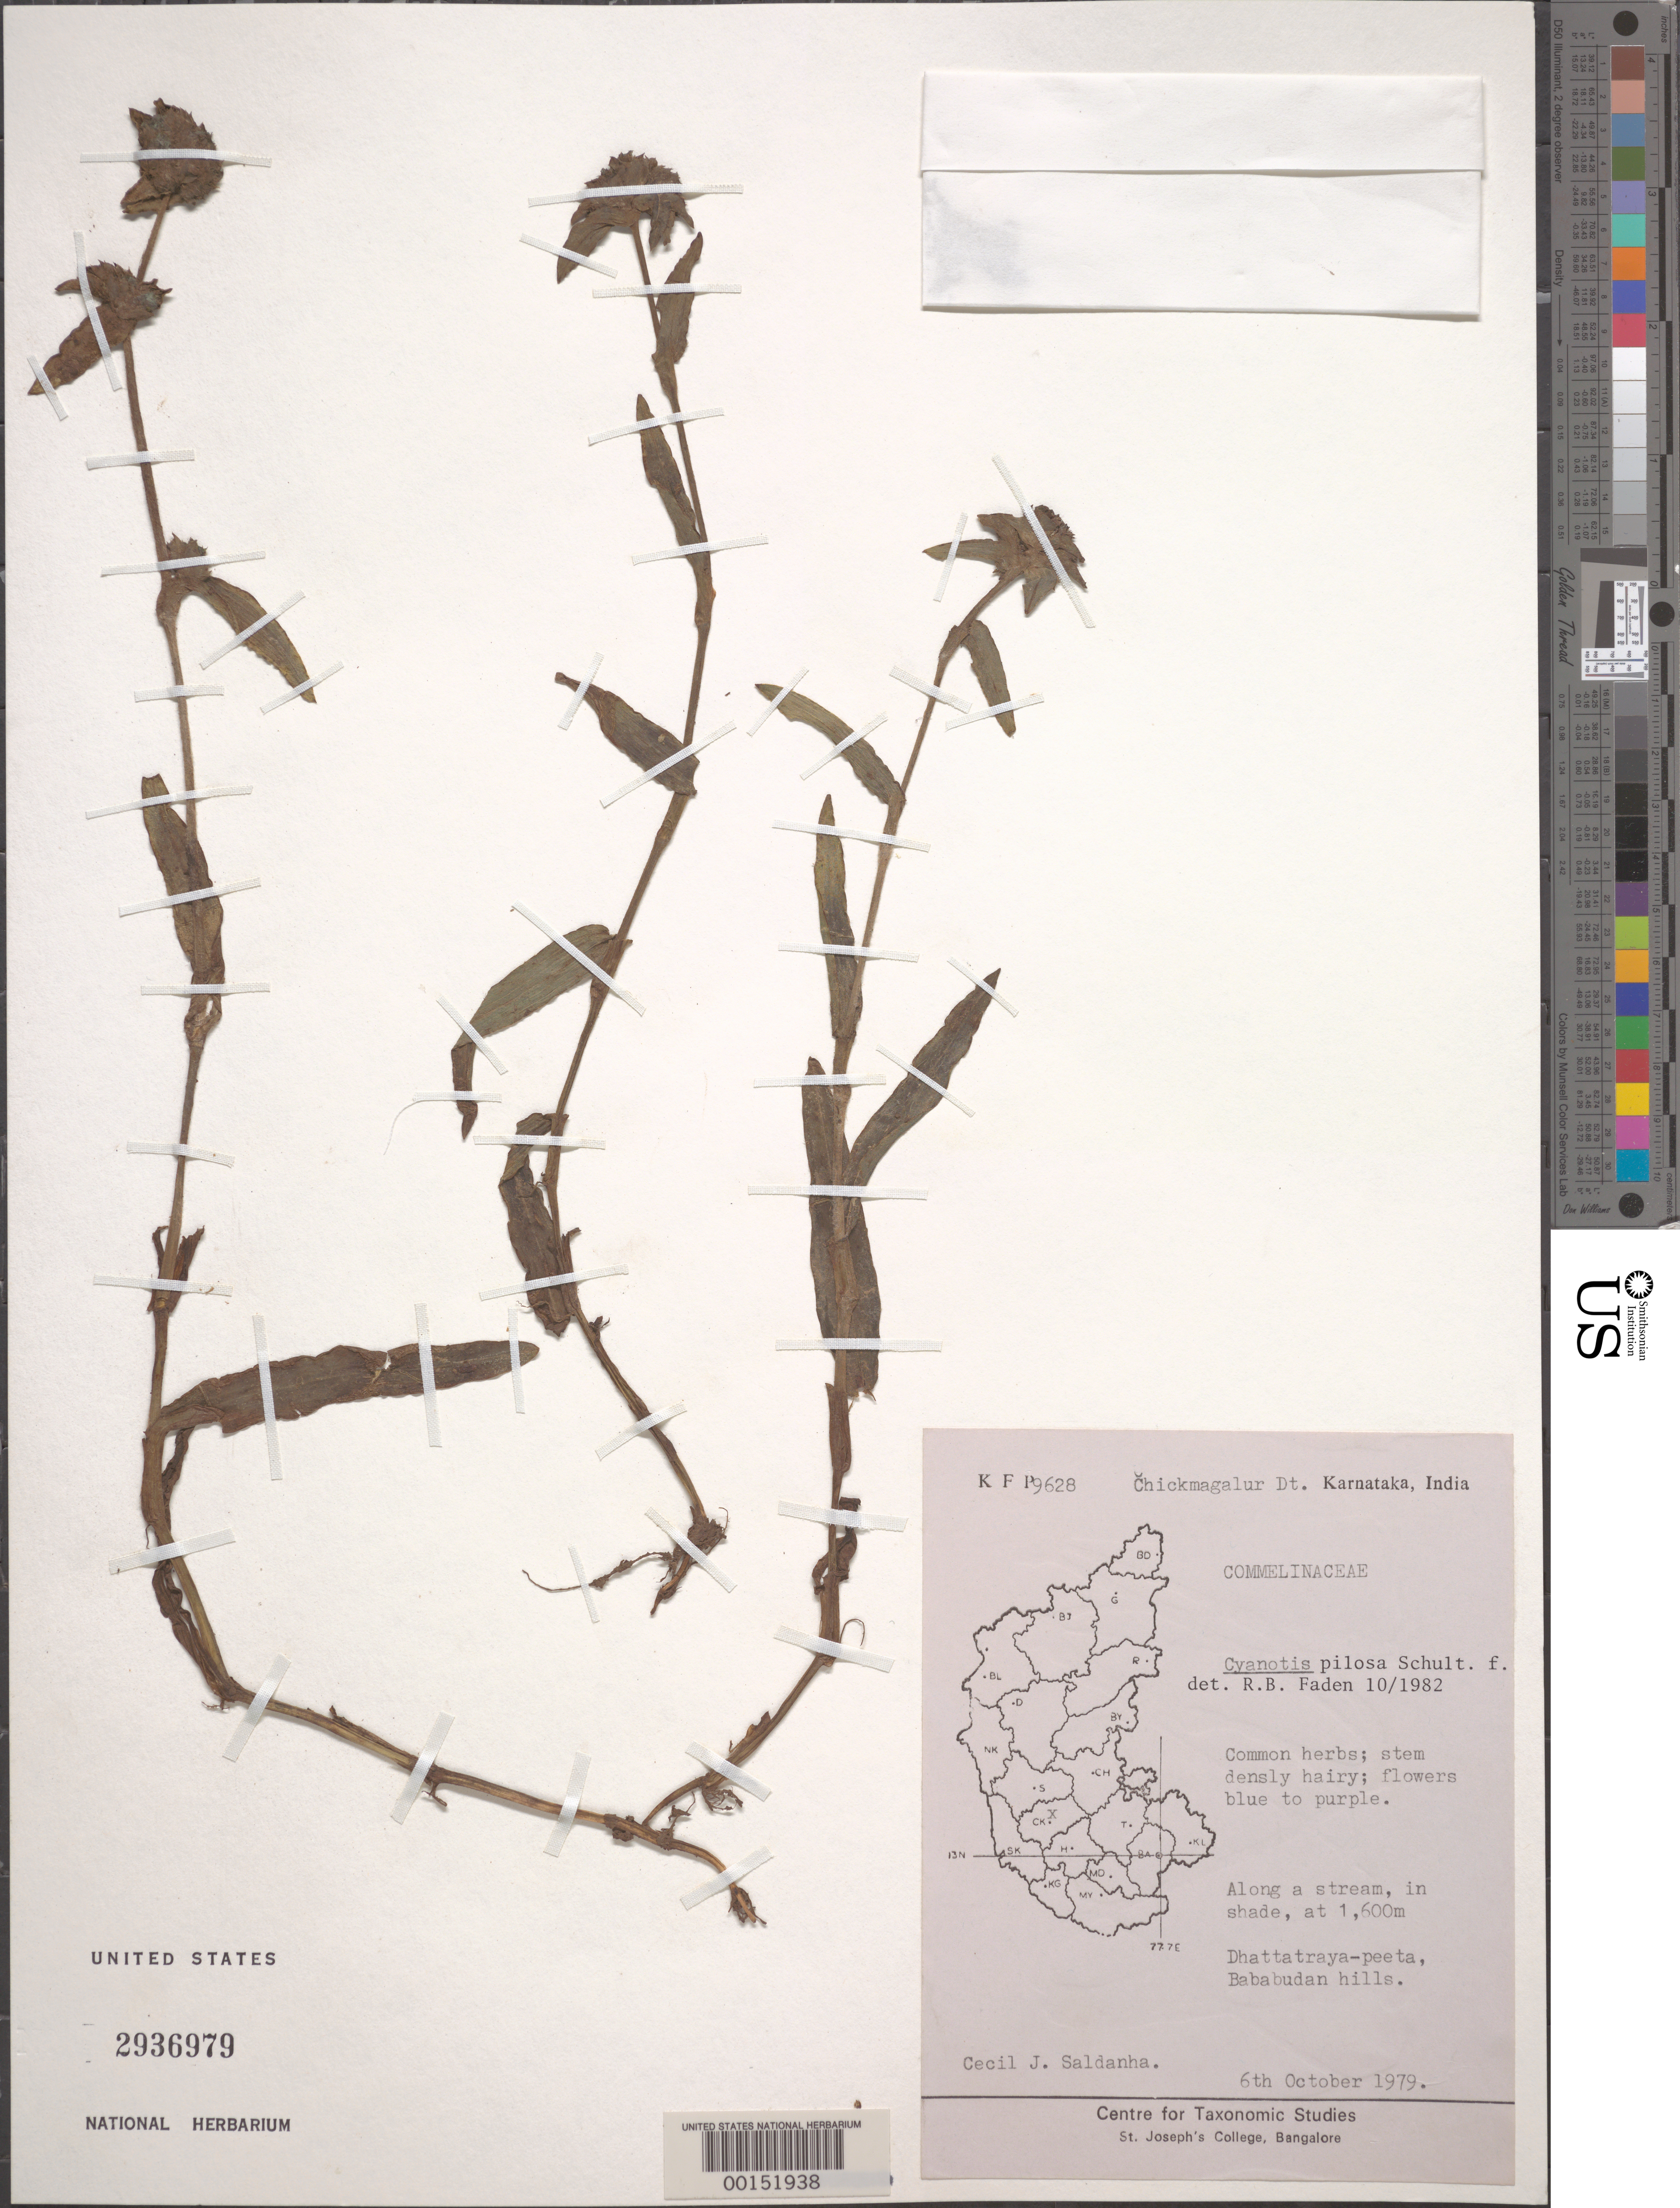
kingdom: Plantae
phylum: Tracheophyta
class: Liliopsida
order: Commelinales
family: Commelinaceae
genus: Cyanotis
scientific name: Cyanotis pilosa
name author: Schult. & Schult. f.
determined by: Faden, Robert B., (US), Smithsonian Institution - National Museum of Natural History (UNITED STATES)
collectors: C. J. Saldanha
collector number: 9628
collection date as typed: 06 Oct 1979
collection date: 1979-10-06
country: India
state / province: Karnataka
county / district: Chikmagalur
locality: Dhattatraya-peeta, bababudan hills, mysore state [mysore state = karnataka.]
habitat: Streambank, in shade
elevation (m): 1600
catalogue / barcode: US 2936979